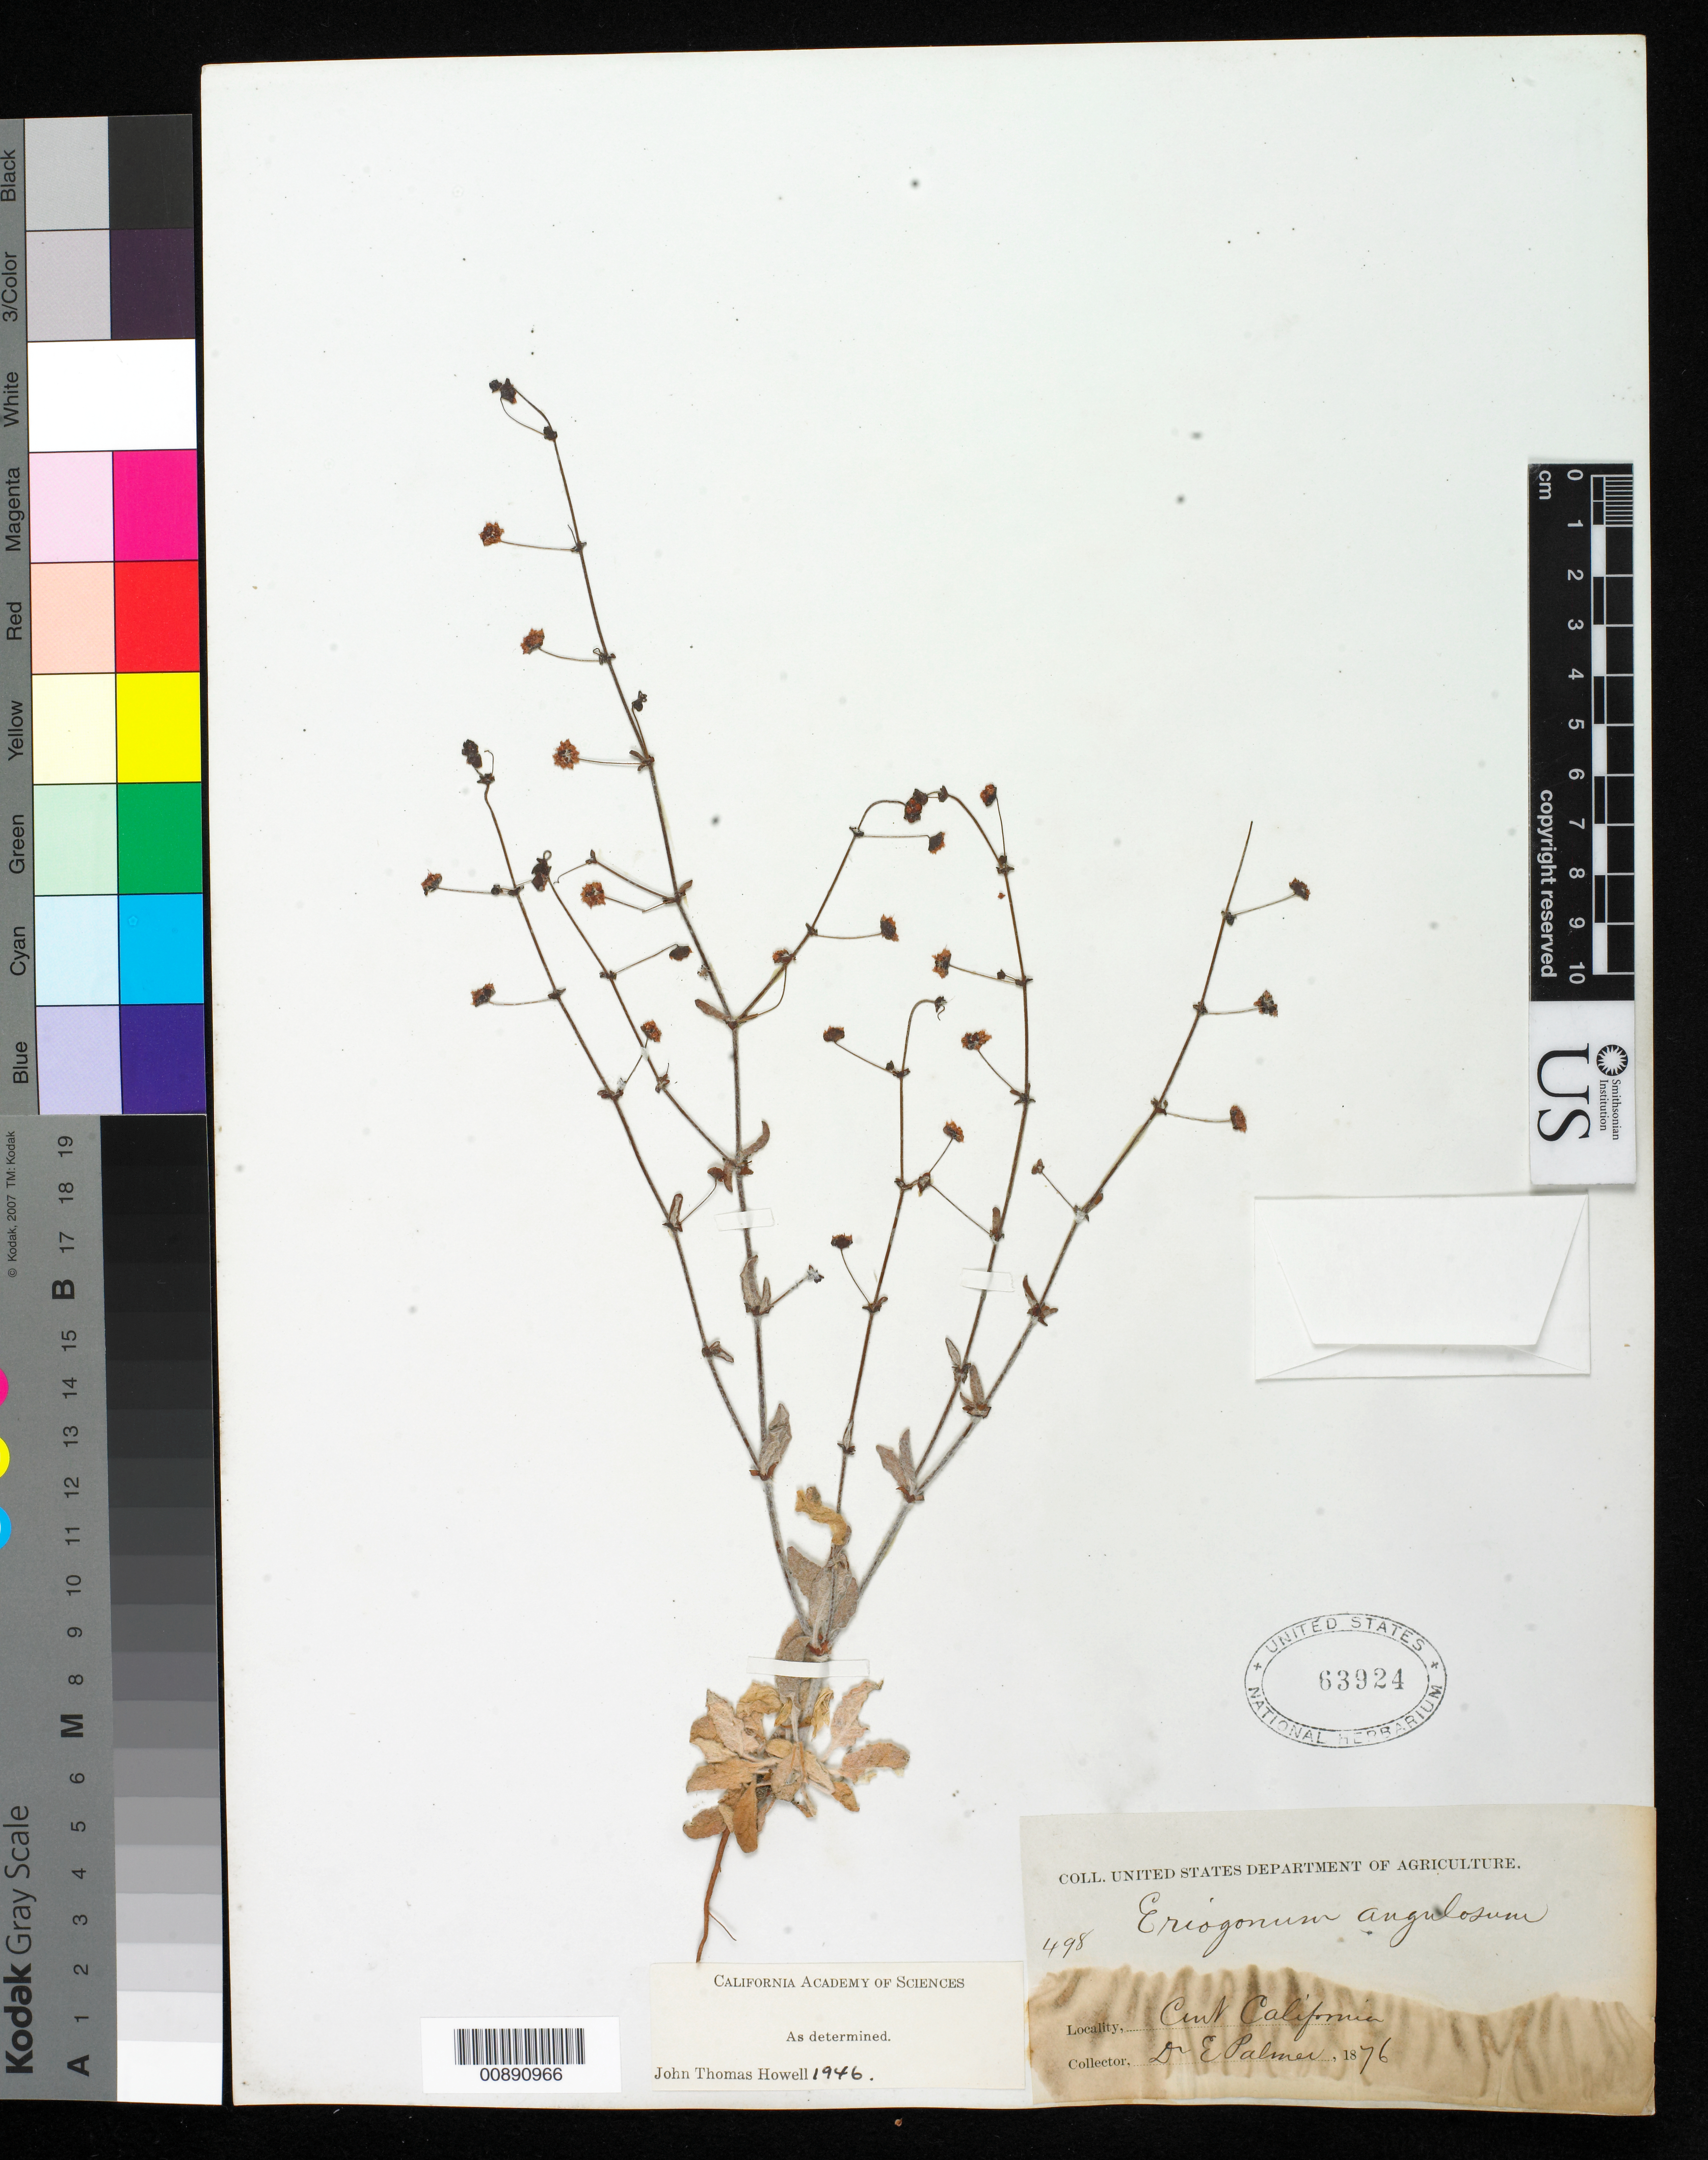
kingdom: Plantae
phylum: Tracheophyta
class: Magnoliopsida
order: Caryophyllales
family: Polygonaceae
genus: Eriogonum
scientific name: Eriogonum angulosum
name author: Benth.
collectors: E. Palmer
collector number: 498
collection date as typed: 1876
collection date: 1876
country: United States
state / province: California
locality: Central California.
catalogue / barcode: US 63924